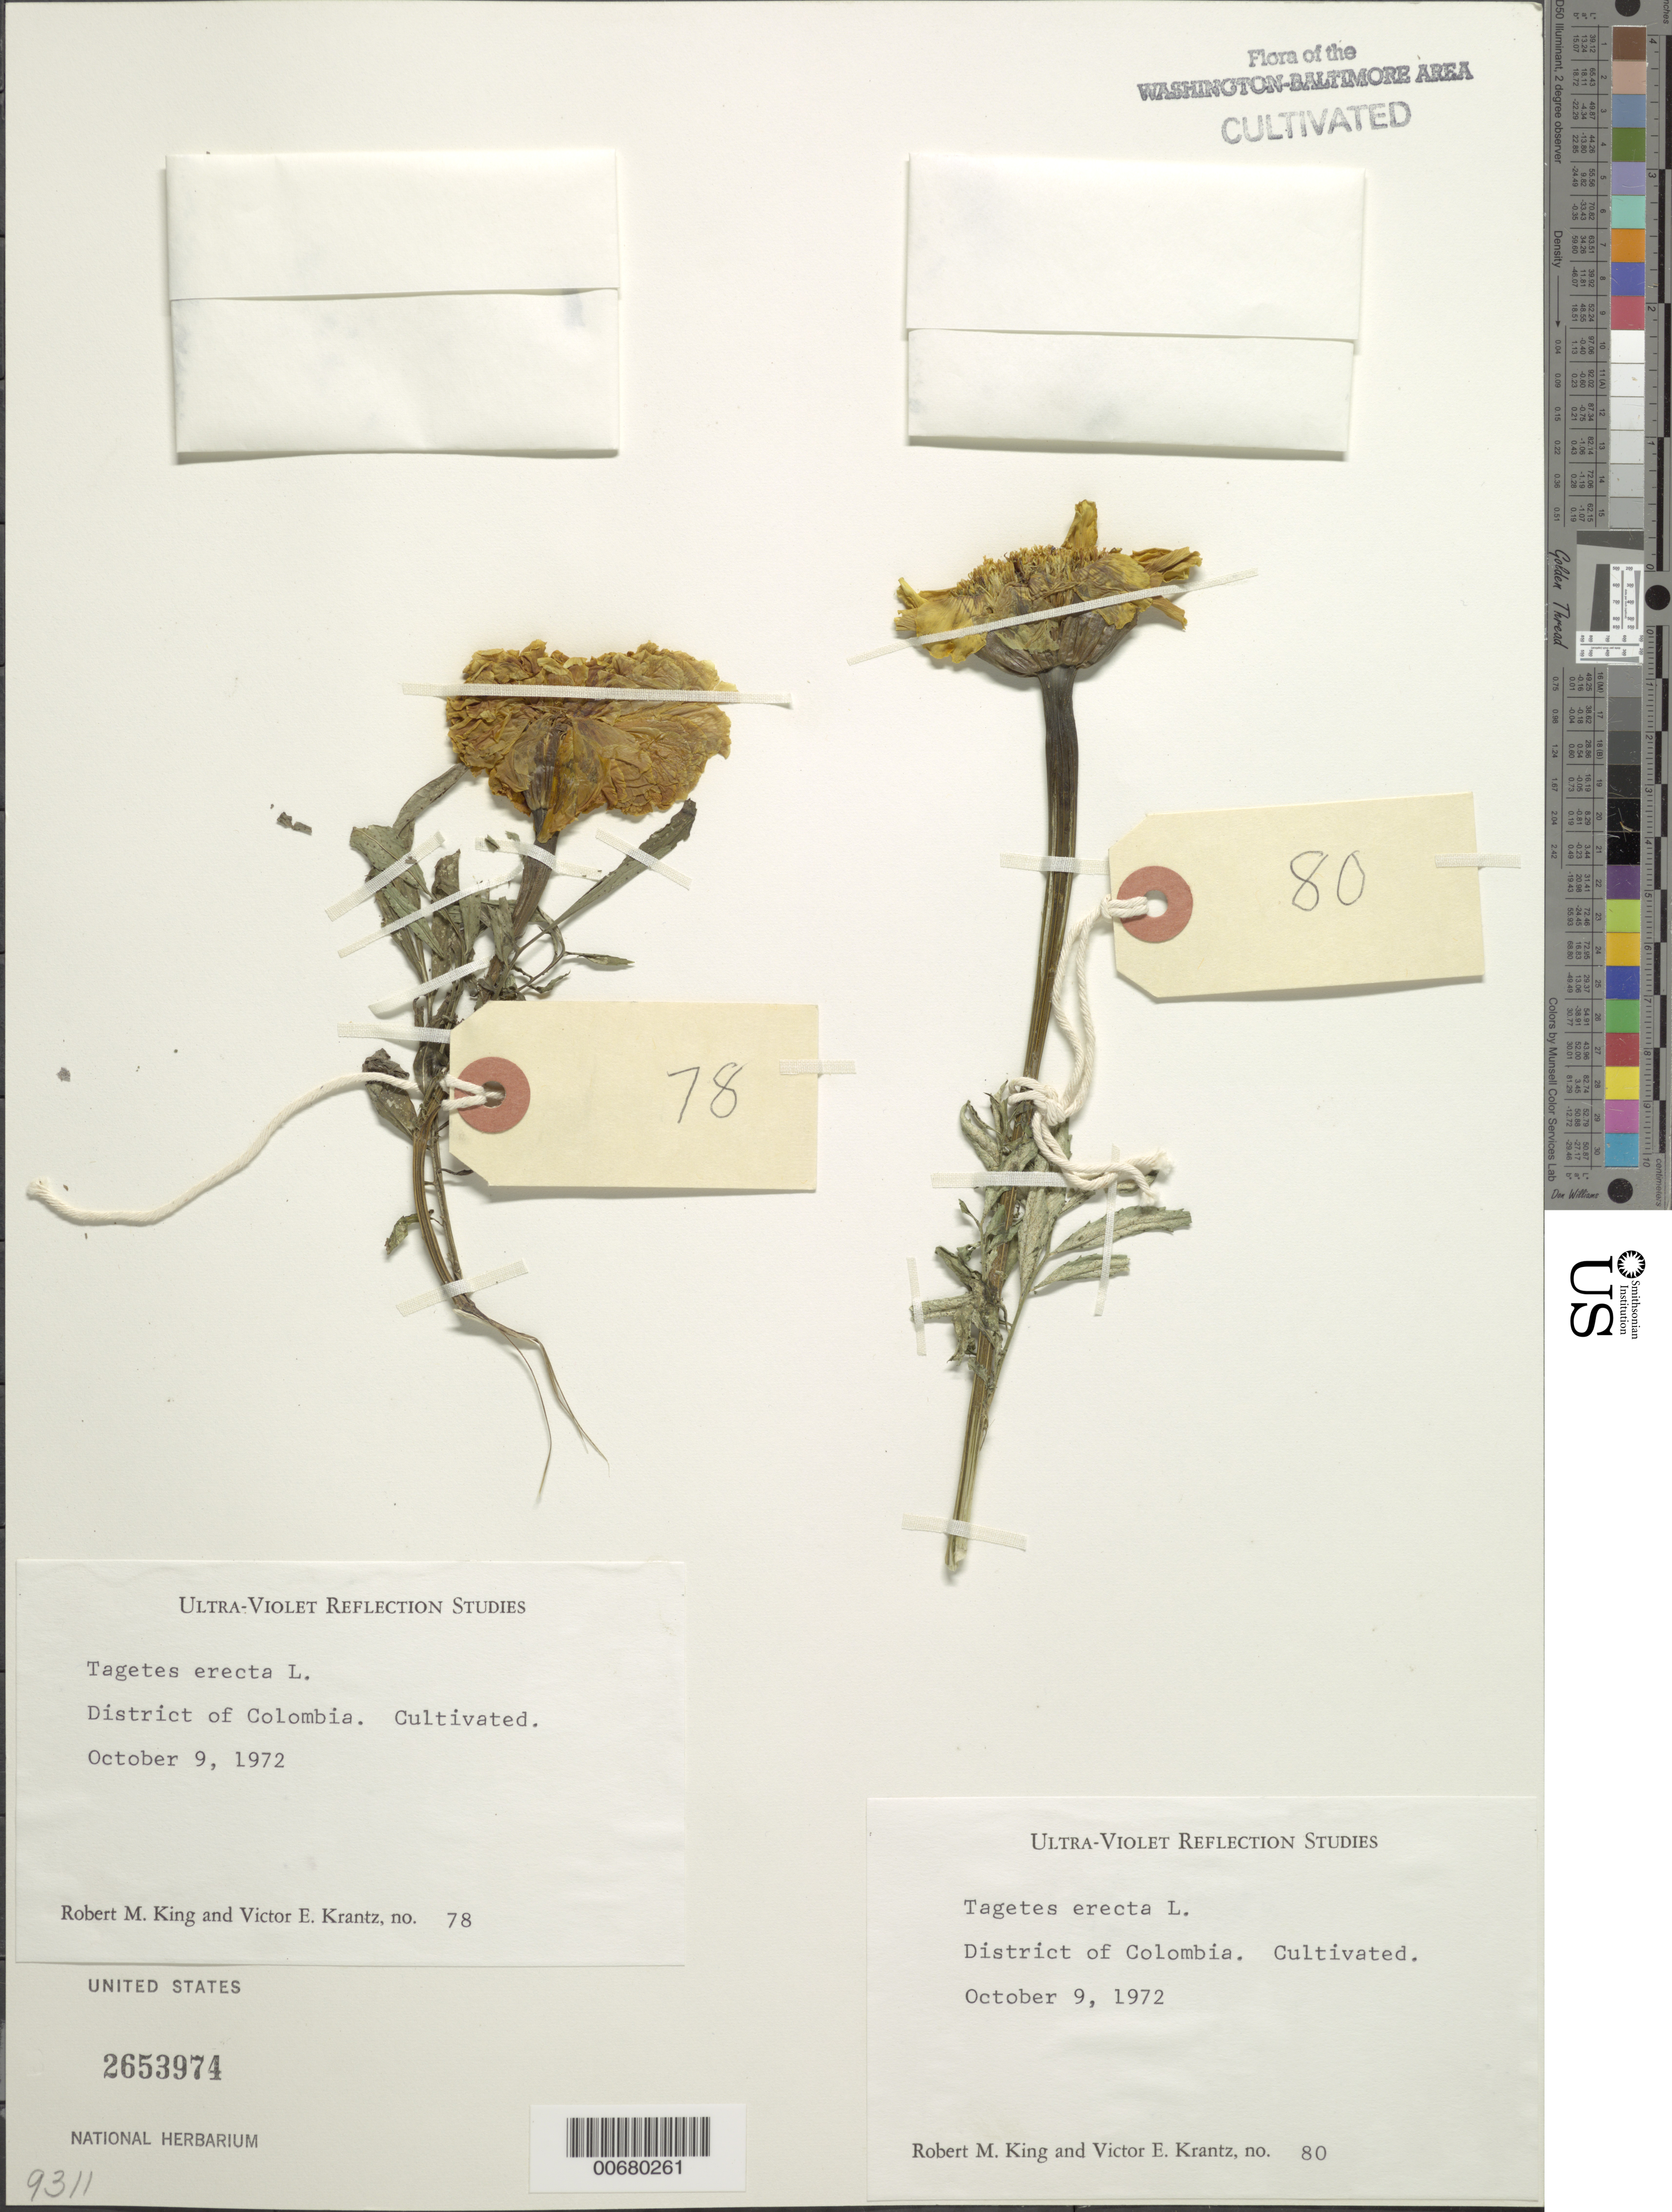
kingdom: Plantae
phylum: Tracheophyta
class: Magnoliopsida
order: Asterales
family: Asteraceae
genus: Tagetes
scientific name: Tagetes erecta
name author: L.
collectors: R. M. King & V. Krantz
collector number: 80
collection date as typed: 09 Oct 1972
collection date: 1972-10-09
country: United States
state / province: District of Columbia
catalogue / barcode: US 2653974-2